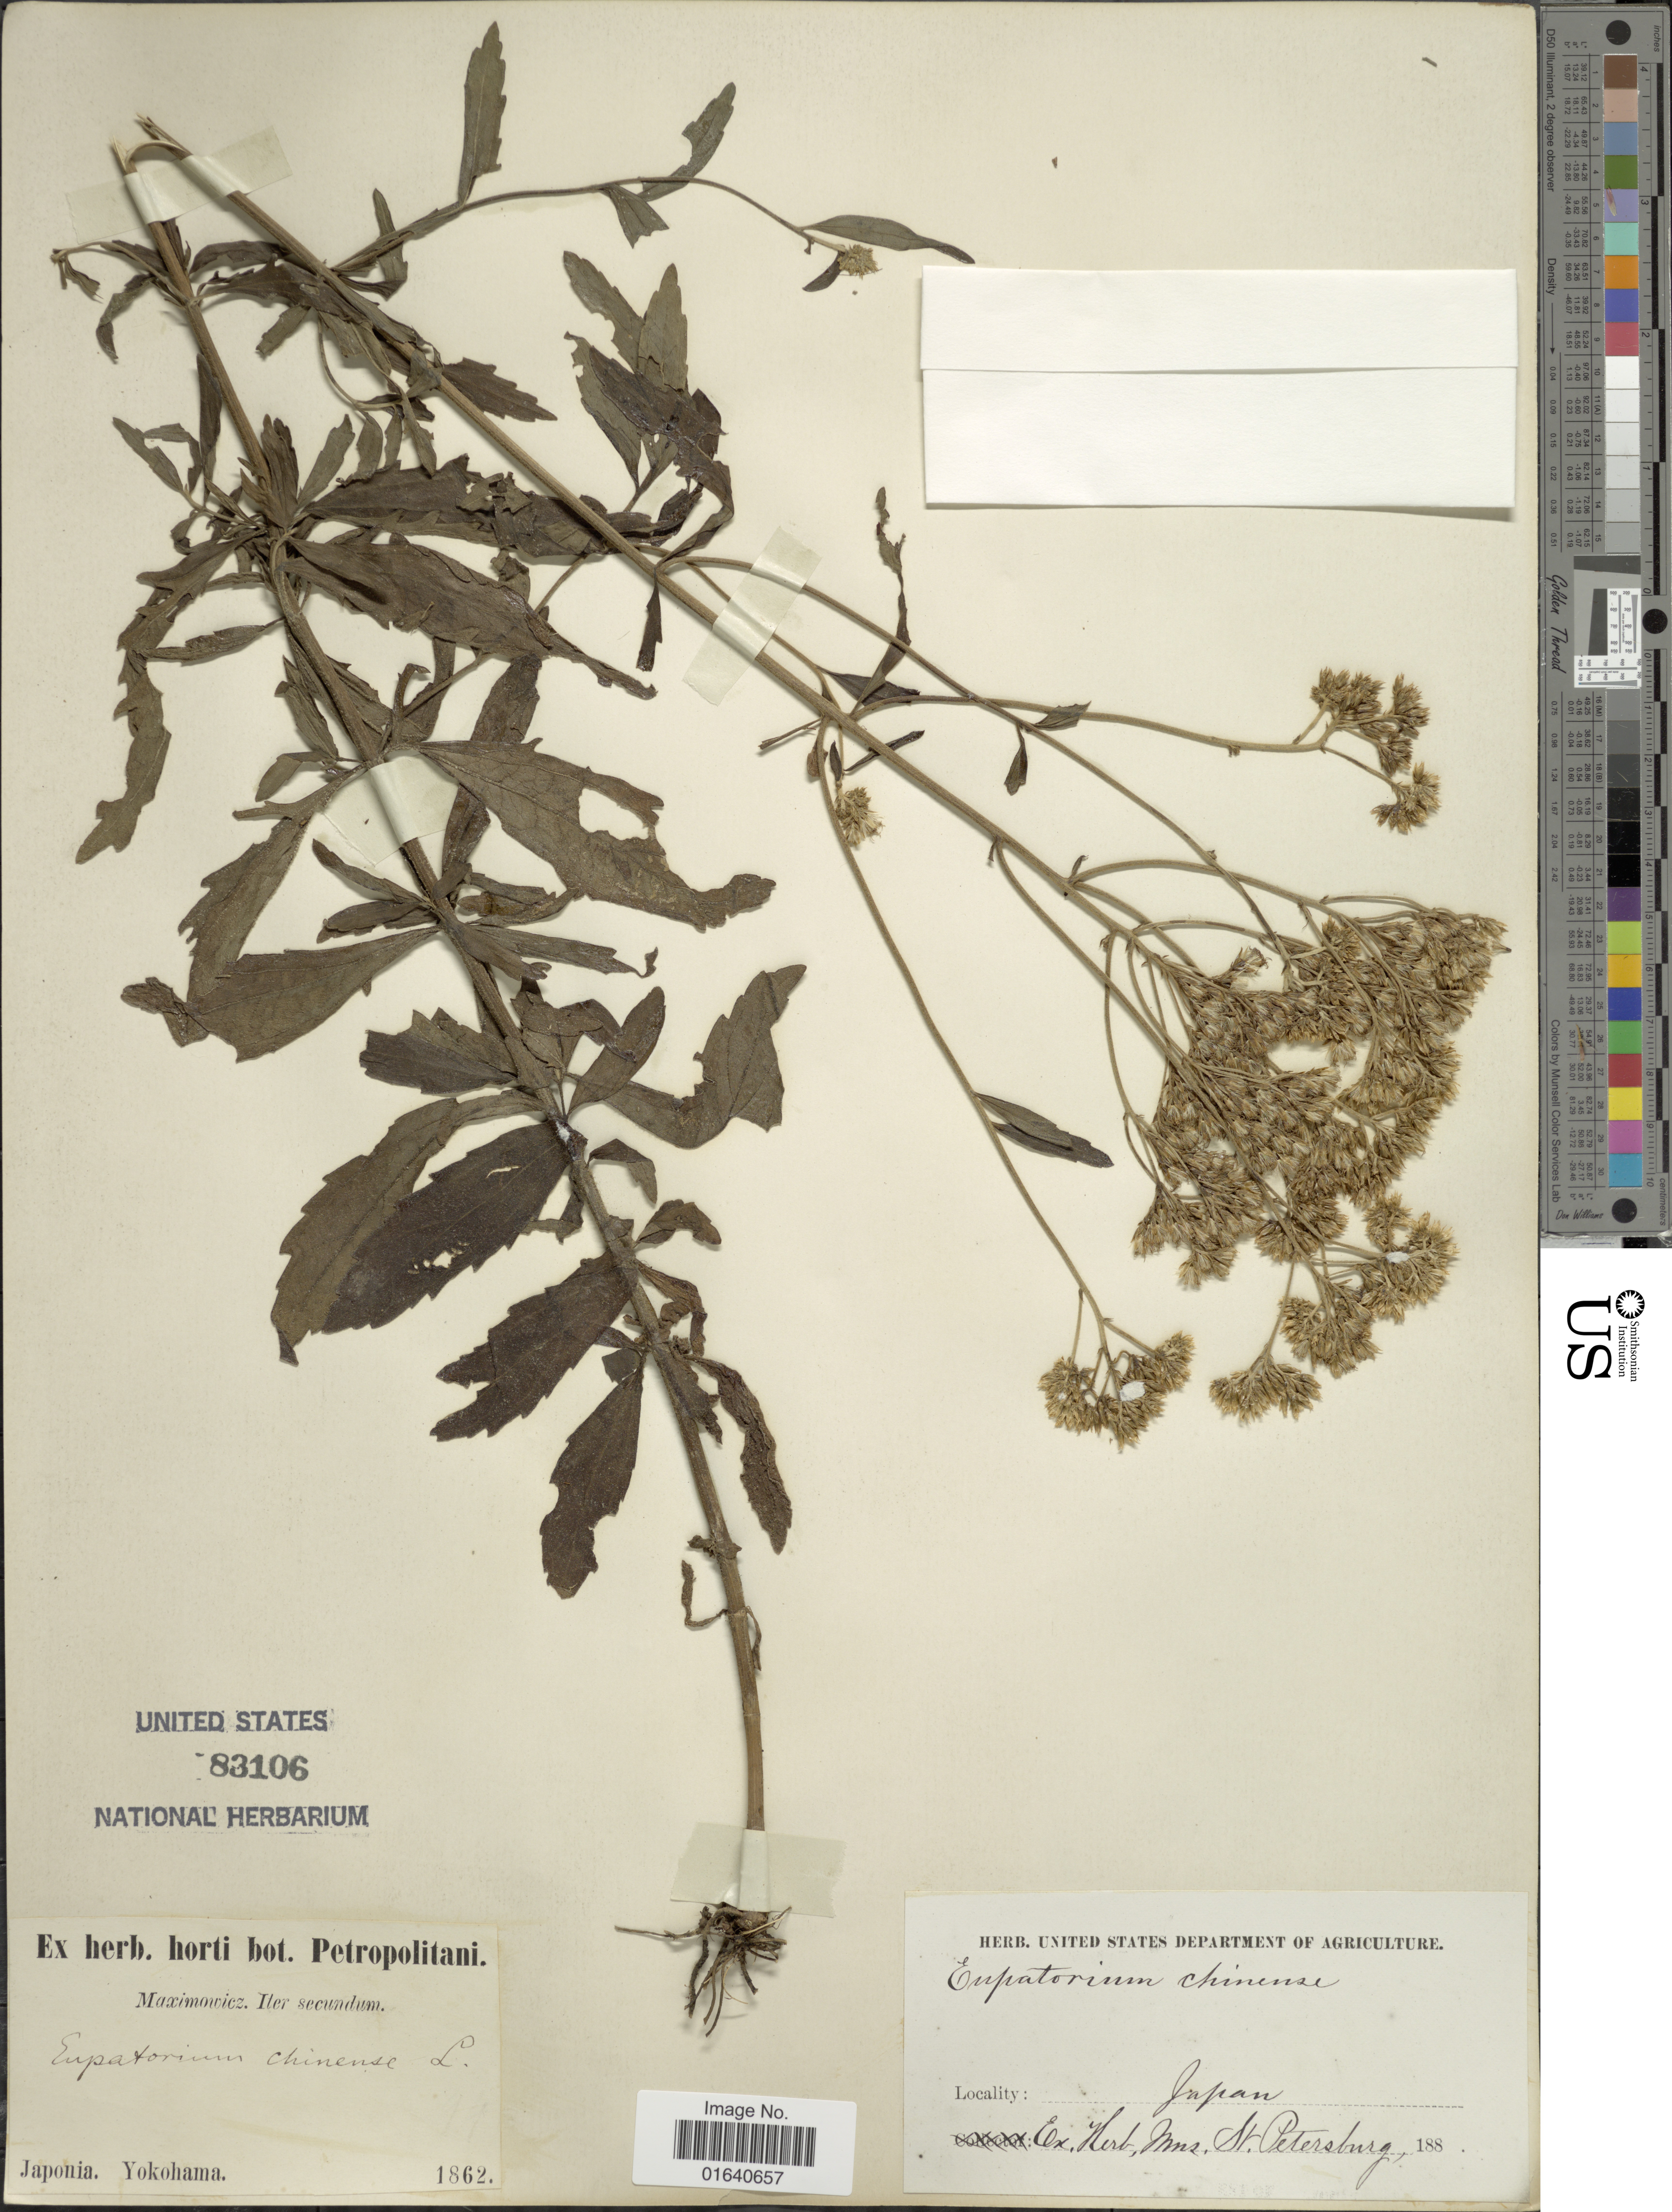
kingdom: Plantae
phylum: Tracheophyta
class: Magnoliopsida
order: Asterales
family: Asteraceae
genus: Eupatorium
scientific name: Eupatorium chinense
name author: L.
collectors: Maximowicz, --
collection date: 1862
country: Japan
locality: Yokohama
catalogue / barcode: US 83106